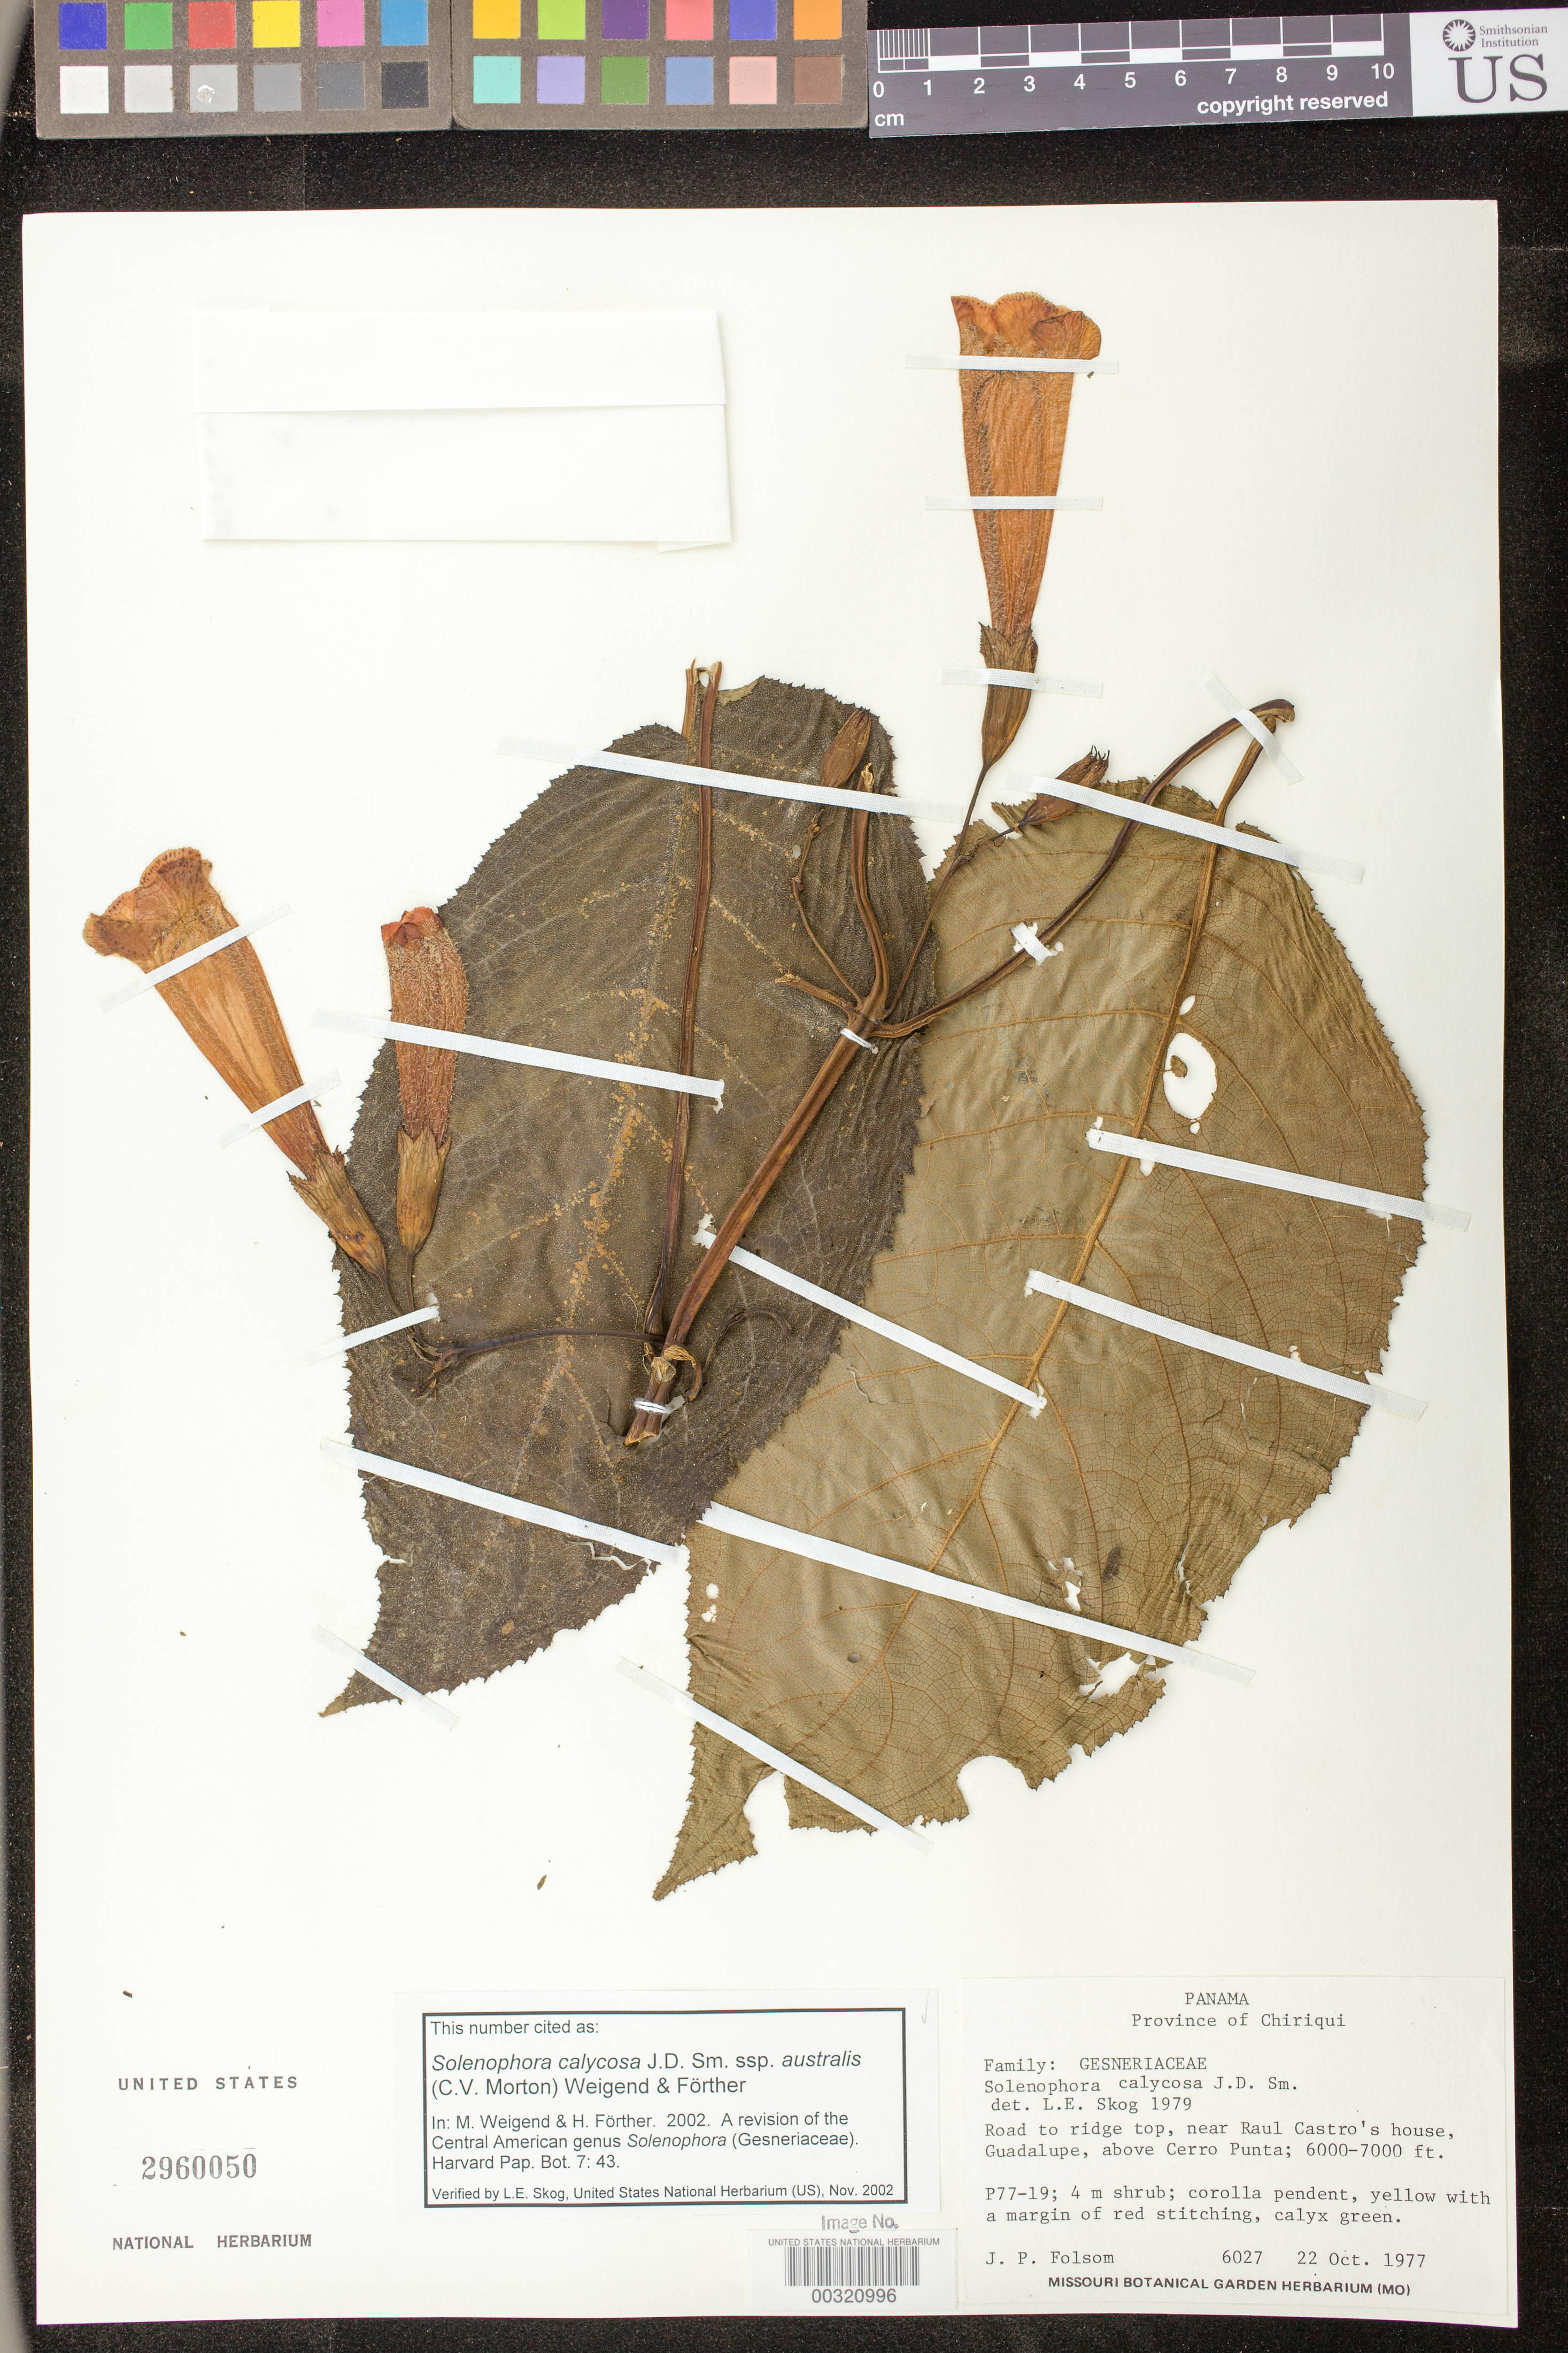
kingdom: Plantae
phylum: Tracheophyta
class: Magnoliopsida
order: Lamiales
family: Gesneriaceae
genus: Solenophora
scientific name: Solenophora calycosa subsp. australis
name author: (C.V. Morton) Weigend & Förther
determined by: Weigend; Förther, Harald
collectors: J. P. Folsom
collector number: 6027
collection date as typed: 22 Oct 1977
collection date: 1977-10-22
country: Panama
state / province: Chiriquí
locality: Road to ridge top, near Raul Castro's House, Guadalupe, above Cerro Punta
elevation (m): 1829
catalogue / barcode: US 2960050